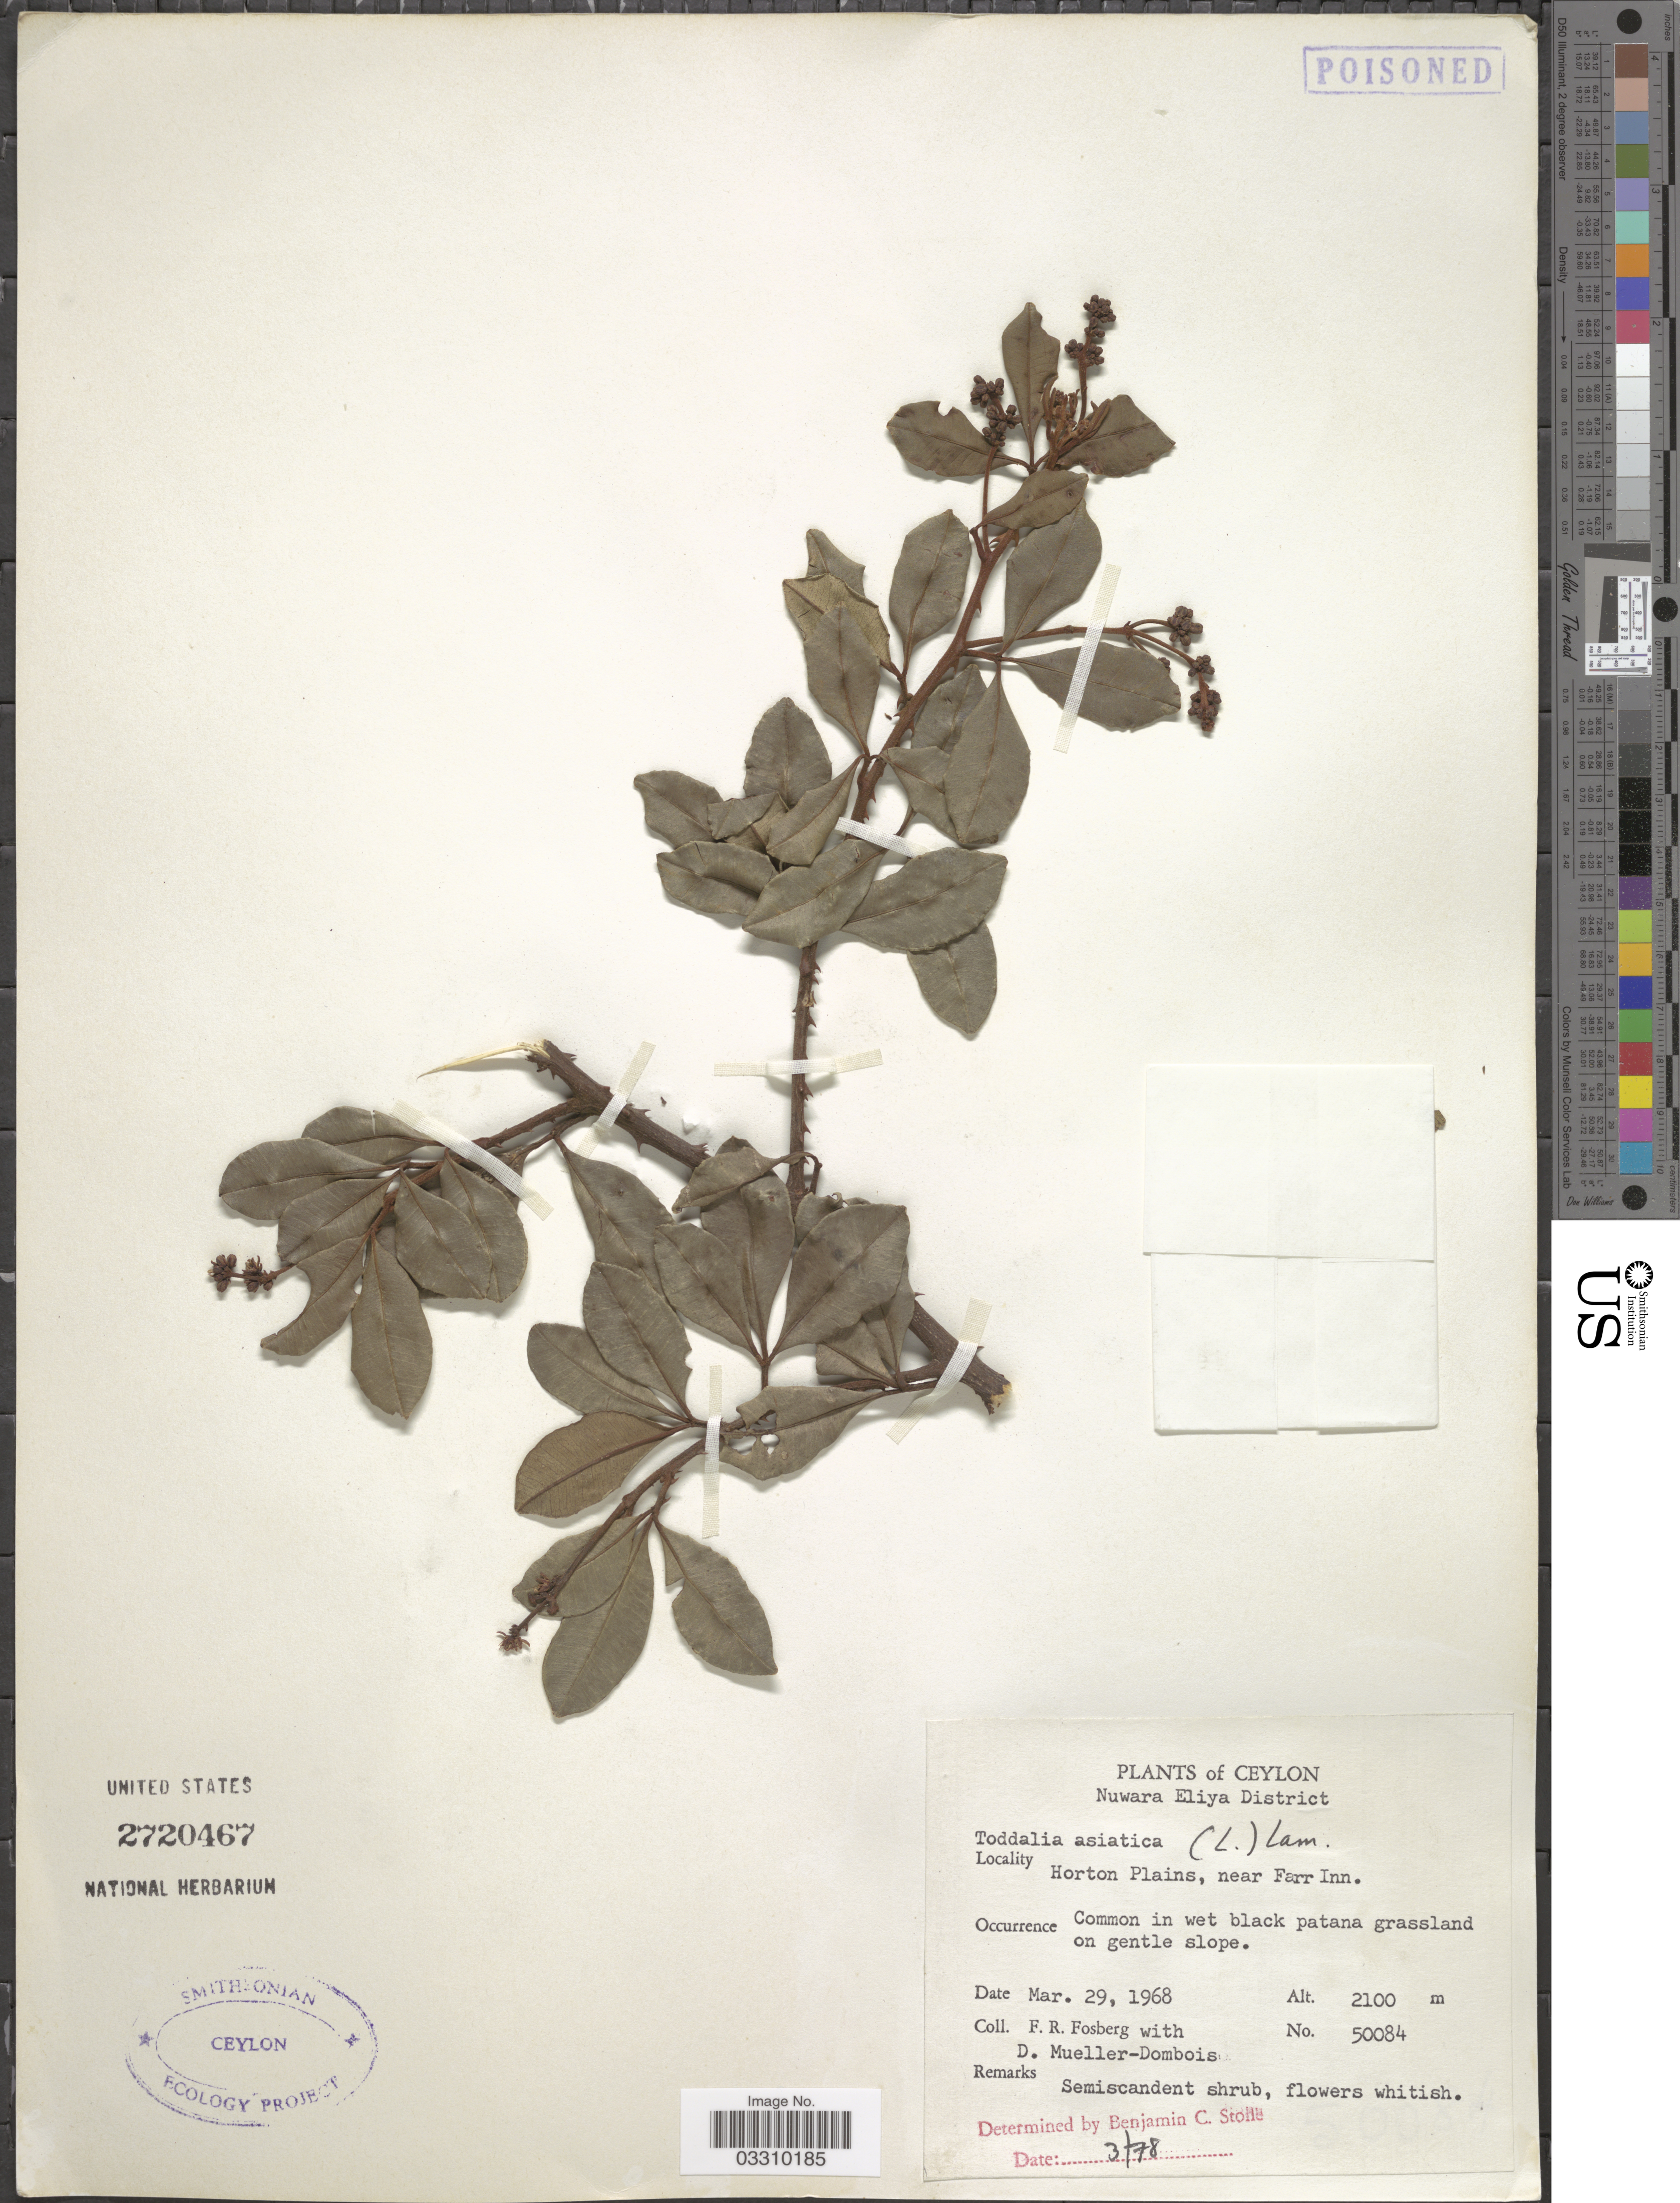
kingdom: Plantae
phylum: Tracheophyta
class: Magnoliopsida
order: Sapindales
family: Rutaceae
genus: Zanthoxylum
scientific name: Zanthoxylum asiaticum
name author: (L.) Appelhans et al.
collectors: F. R. Fosberg & D. Mueller-Dombois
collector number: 50084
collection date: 1968-03-29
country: Sri Lanka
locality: Ceylon. Nuwara Eliya District. Horton Plains, near Farr Inn.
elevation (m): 2100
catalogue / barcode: US 2720467